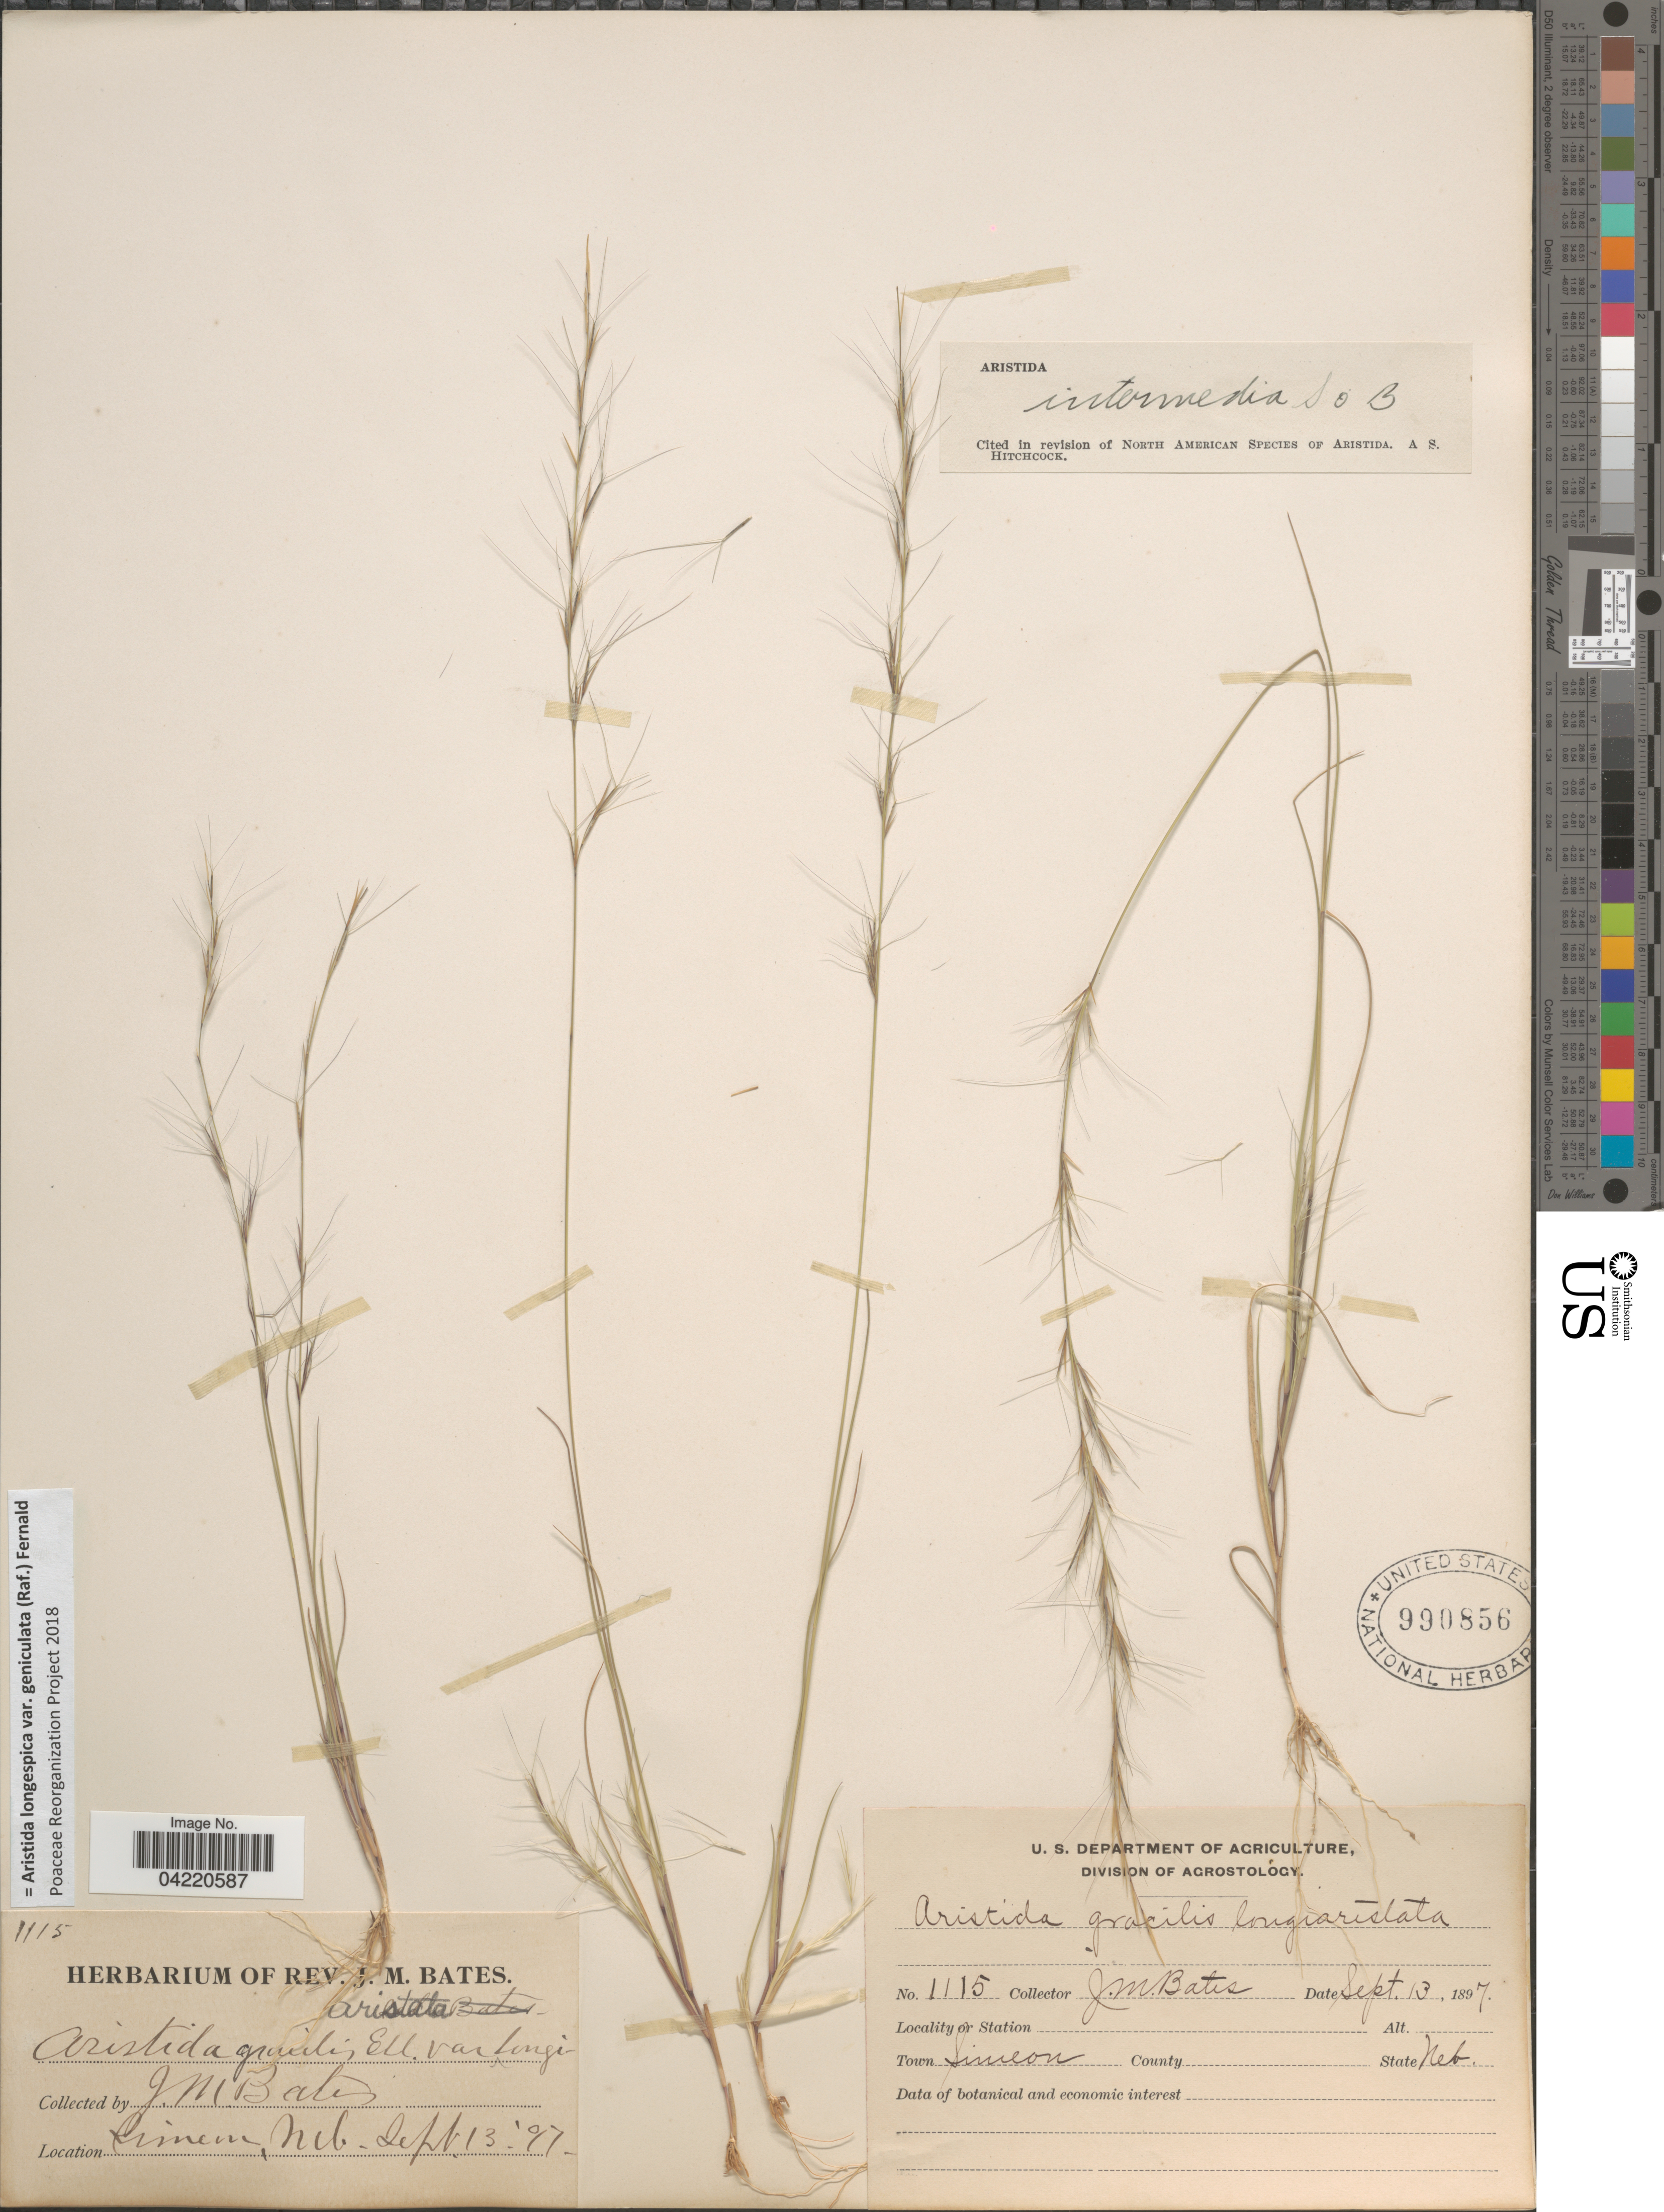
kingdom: Plantae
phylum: Tracheophyta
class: Liliopsida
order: Poales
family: Poaceae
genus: Aristida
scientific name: Aristida longespica var. geniculata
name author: (Raf.) Fernald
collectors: J. Bates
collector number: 1115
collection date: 1897-09-13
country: United States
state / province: Nebraska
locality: Town Simeon.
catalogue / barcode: US 990856